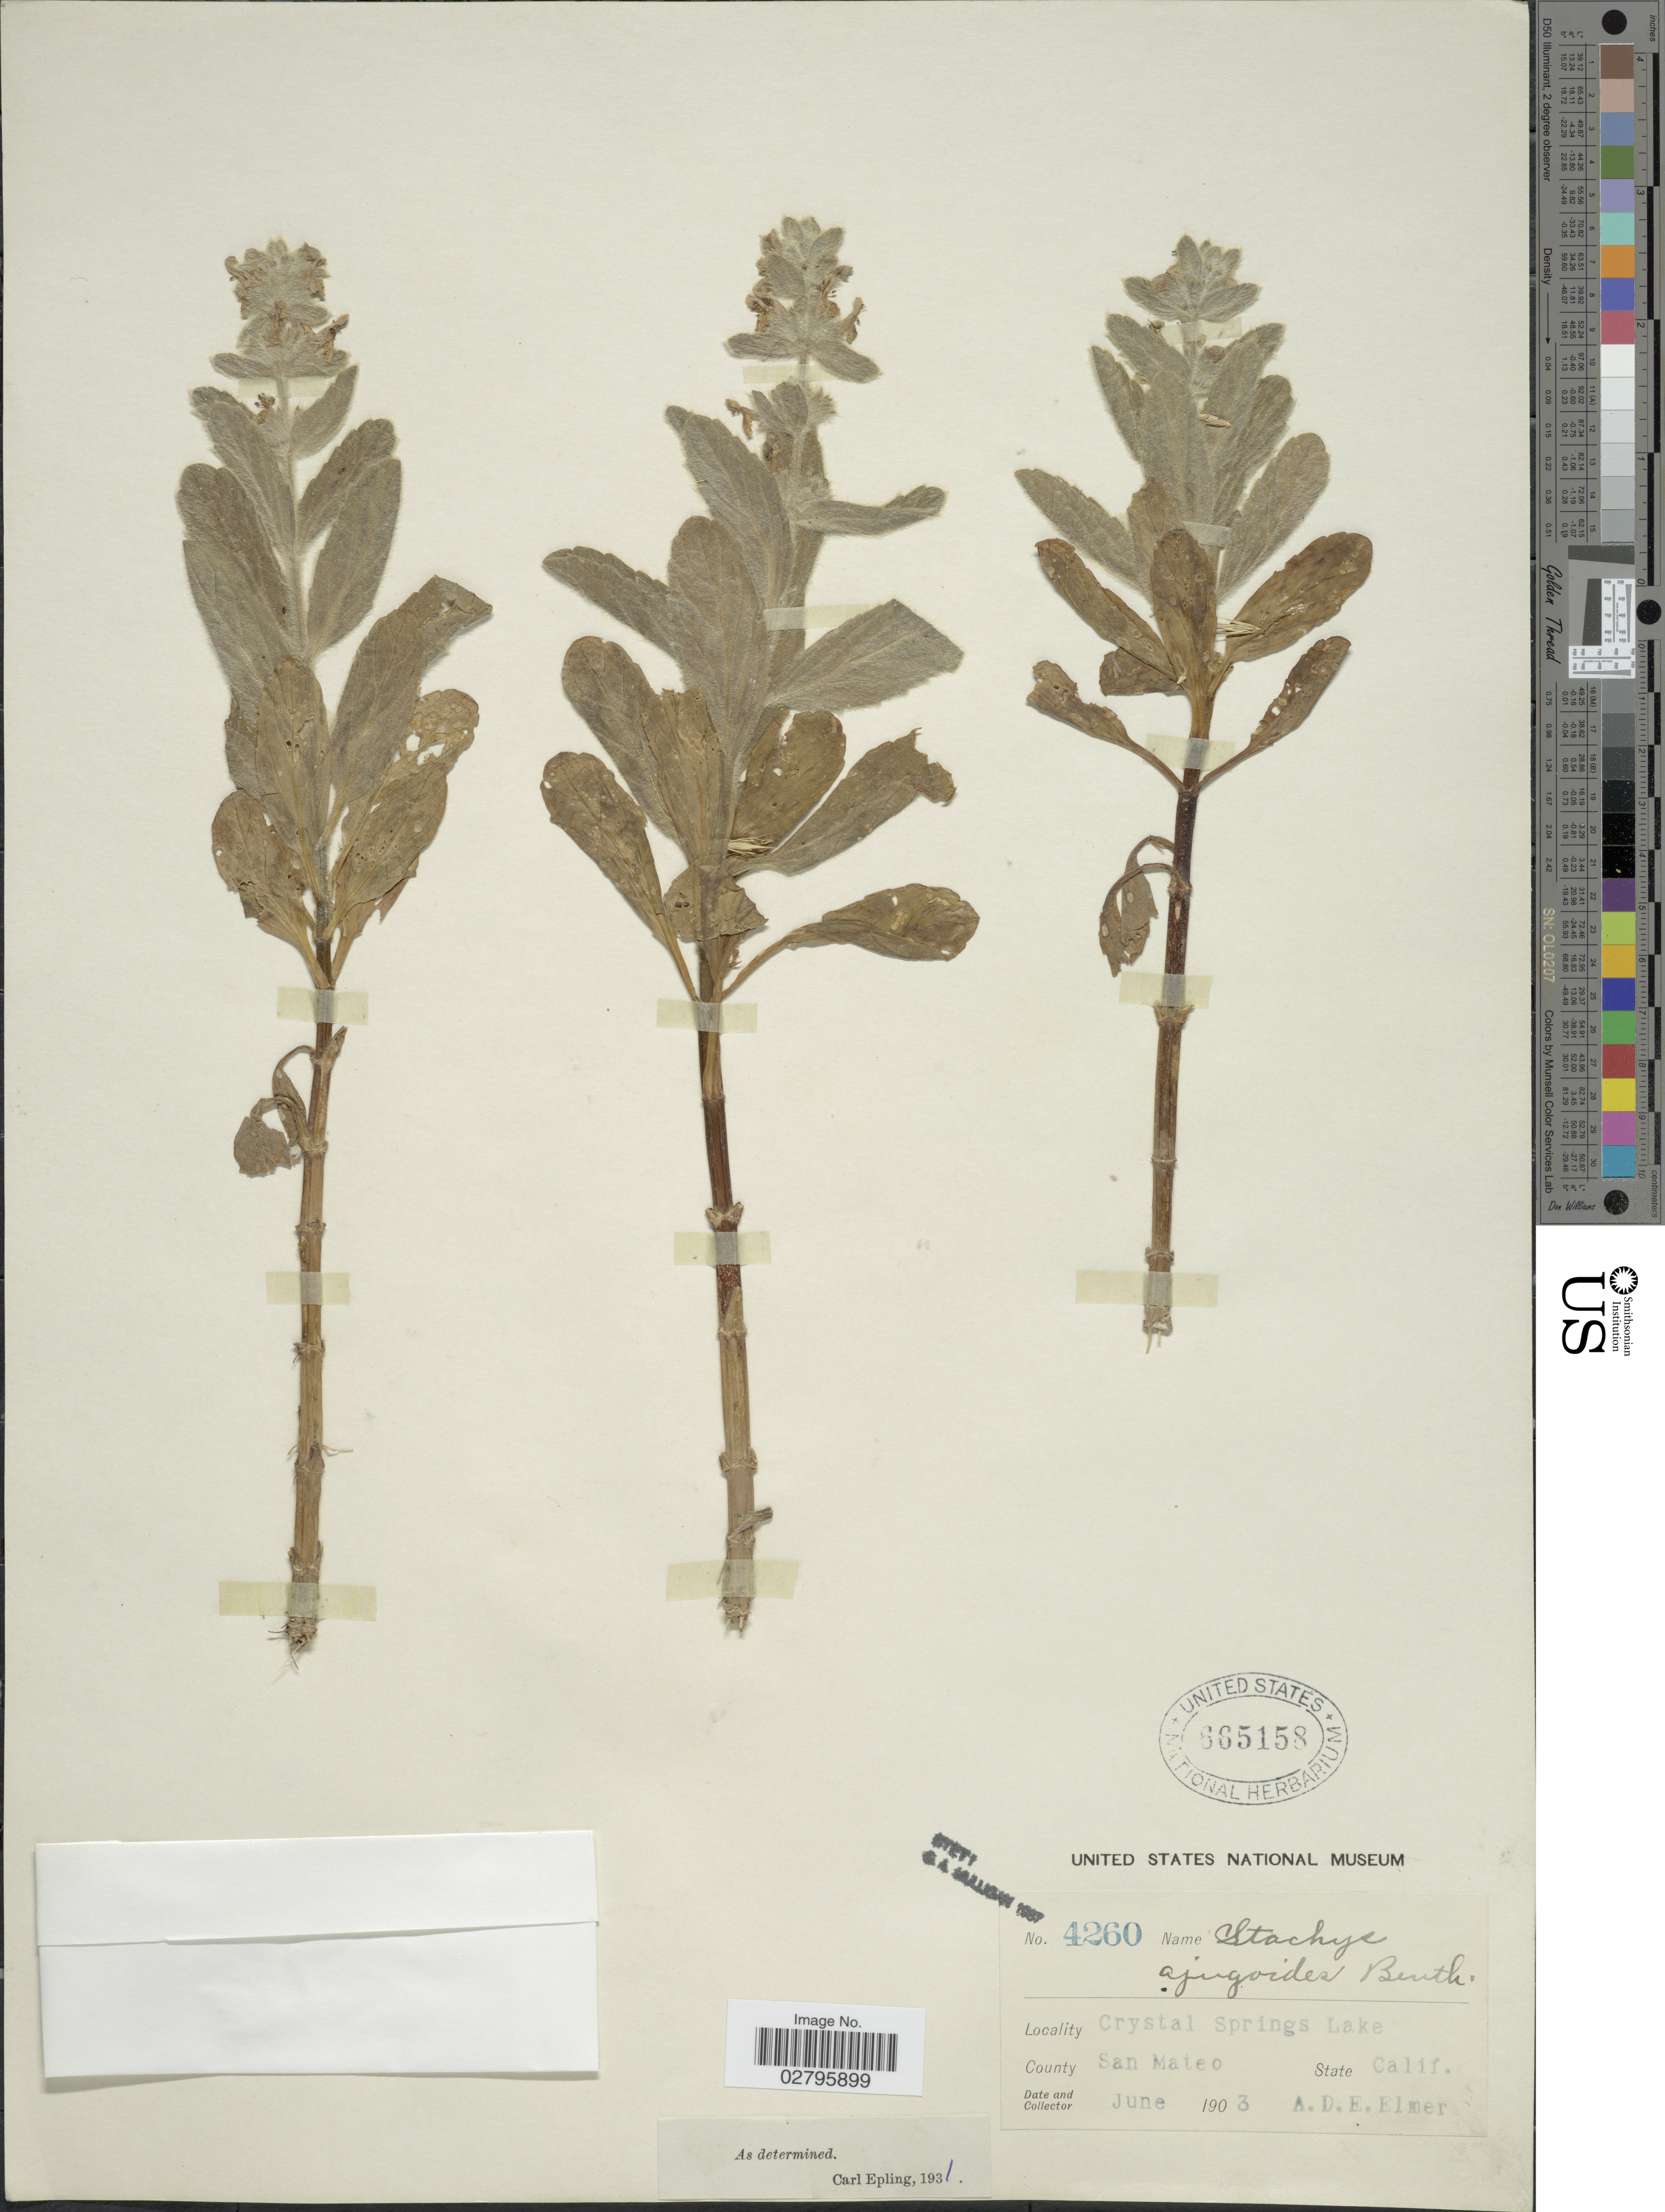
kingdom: Plantae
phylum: Tracheophyta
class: Magnoliopsida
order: Lamiales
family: Lamiaceae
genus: Stachys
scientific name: Stachys ajugoides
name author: Benth.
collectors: A. D. E. Elmer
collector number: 4260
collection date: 1903-06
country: United States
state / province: California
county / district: San Mateo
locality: Crystal Springs Lake. County San Mateo. State Calif.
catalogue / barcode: US 665158